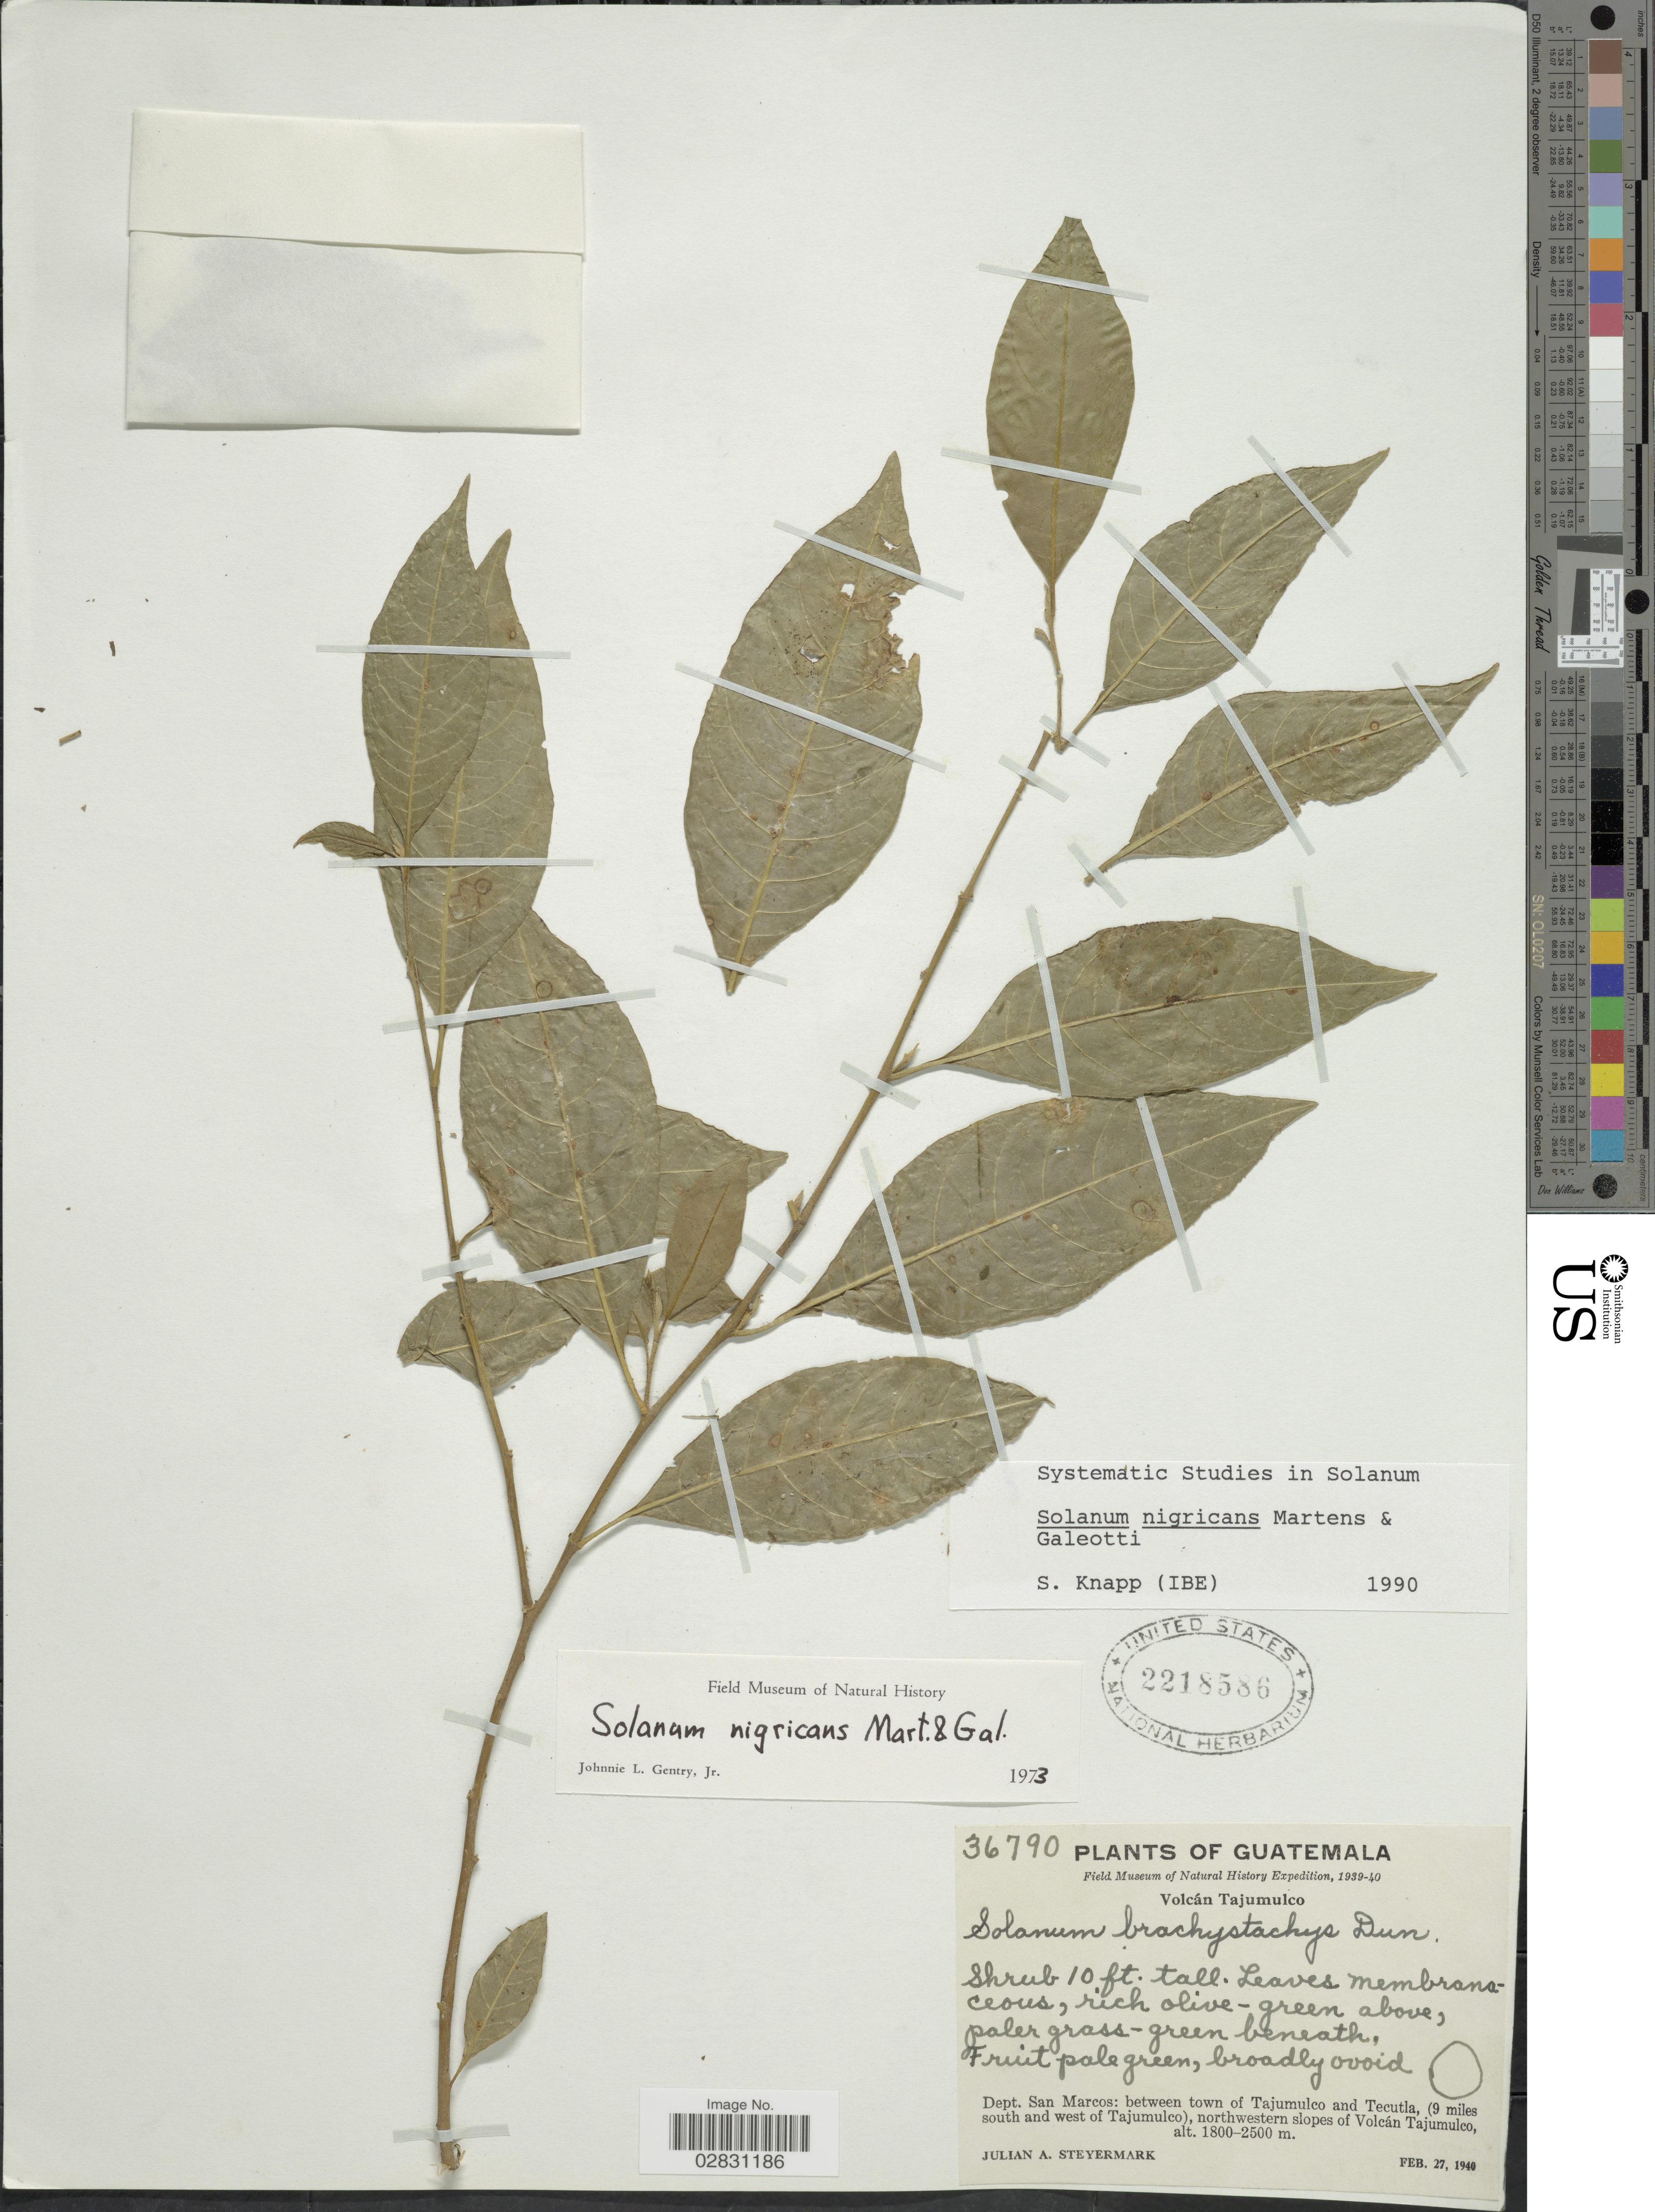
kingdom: Plantae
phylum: Tracheophyta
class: Magnoliopsida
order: Solanales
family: Solanaceae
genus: Solanum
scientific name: Solanum nigricans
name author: M. Martens & Galeotti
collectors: J. Steyermark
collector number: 36790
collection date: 1940-02-27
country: Guatemala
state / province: San Marcos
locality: Volcán Tajumulco, Dept. San Marcos: between town of Tajumulco and Tecutla, (9 miles south and west of Tajumulco), northwestern slopes of Volcán Tajumulco.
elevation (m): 1800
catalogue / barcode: US 2218586